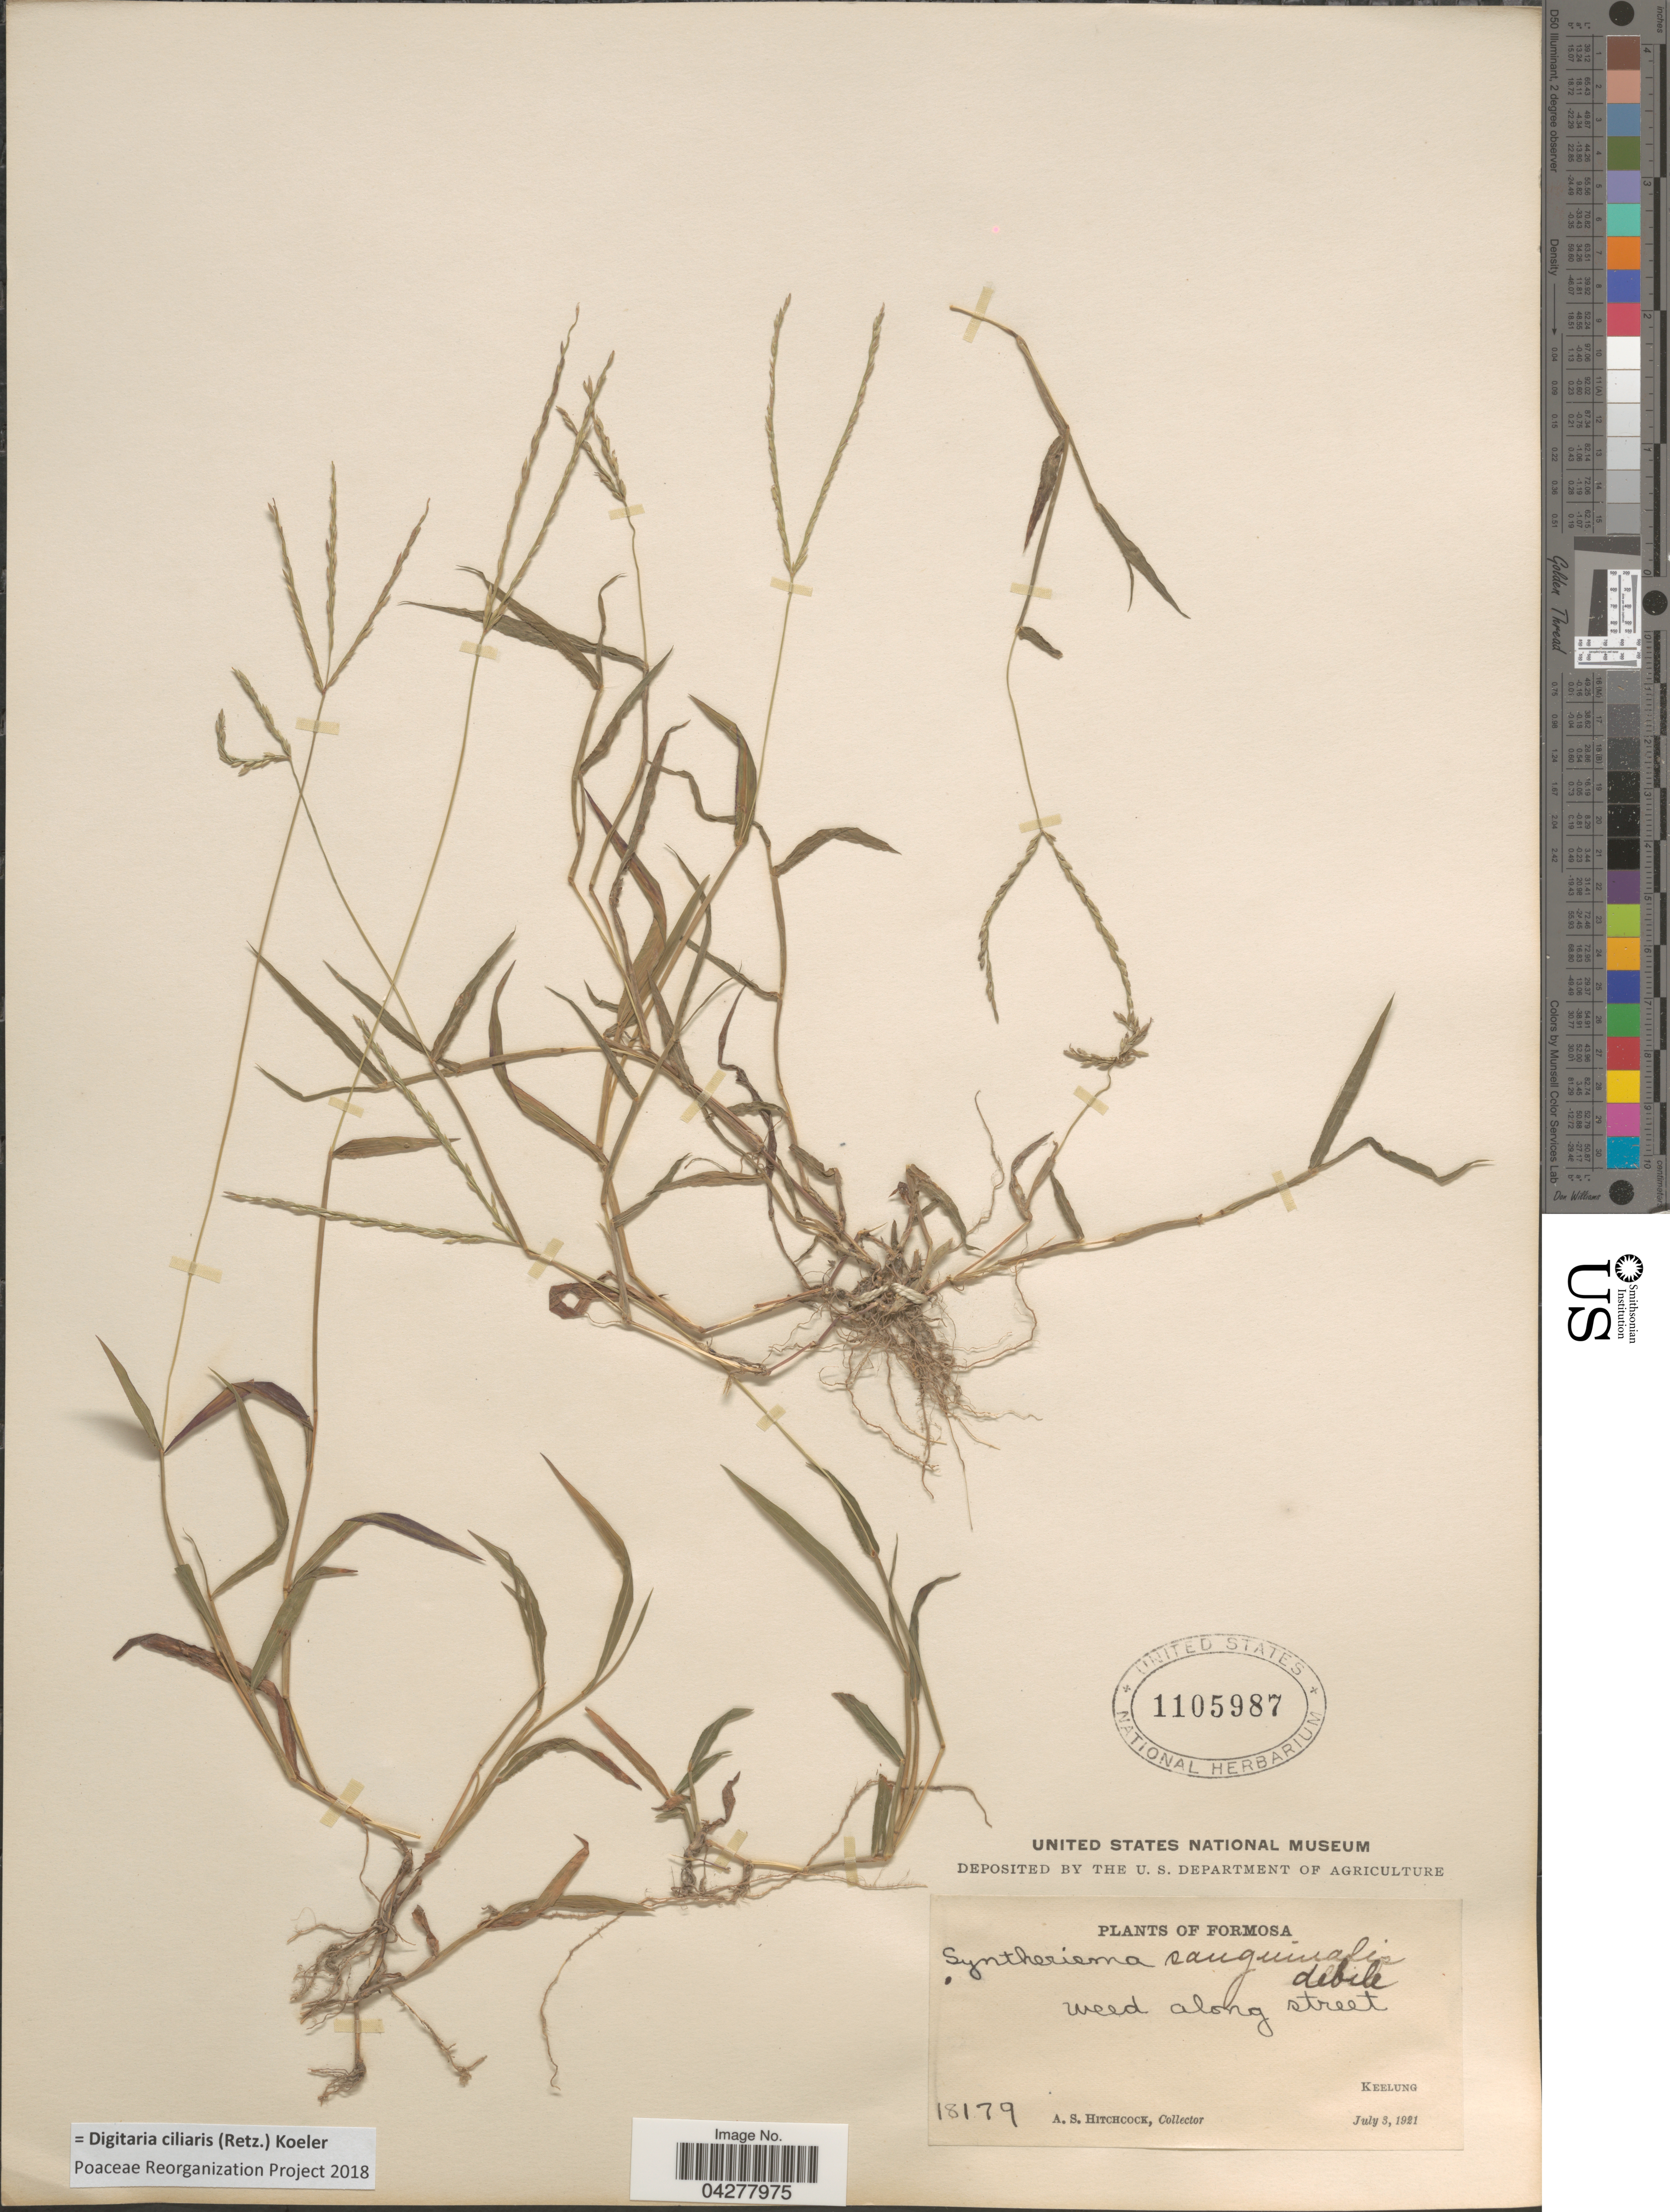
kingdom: Plantae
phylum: Tracheophyta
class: Liliopsida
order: Poales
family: Poaceae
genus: Digitaria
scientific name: Digitaria ciliaris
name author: (Retz.) Koeler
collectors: A. S. Hitchcock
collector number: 18179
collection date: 1921-07-03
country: Taiwan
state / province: Keelung City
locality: Formosa. Weed along street. Keelung.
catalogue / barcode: US 1105987